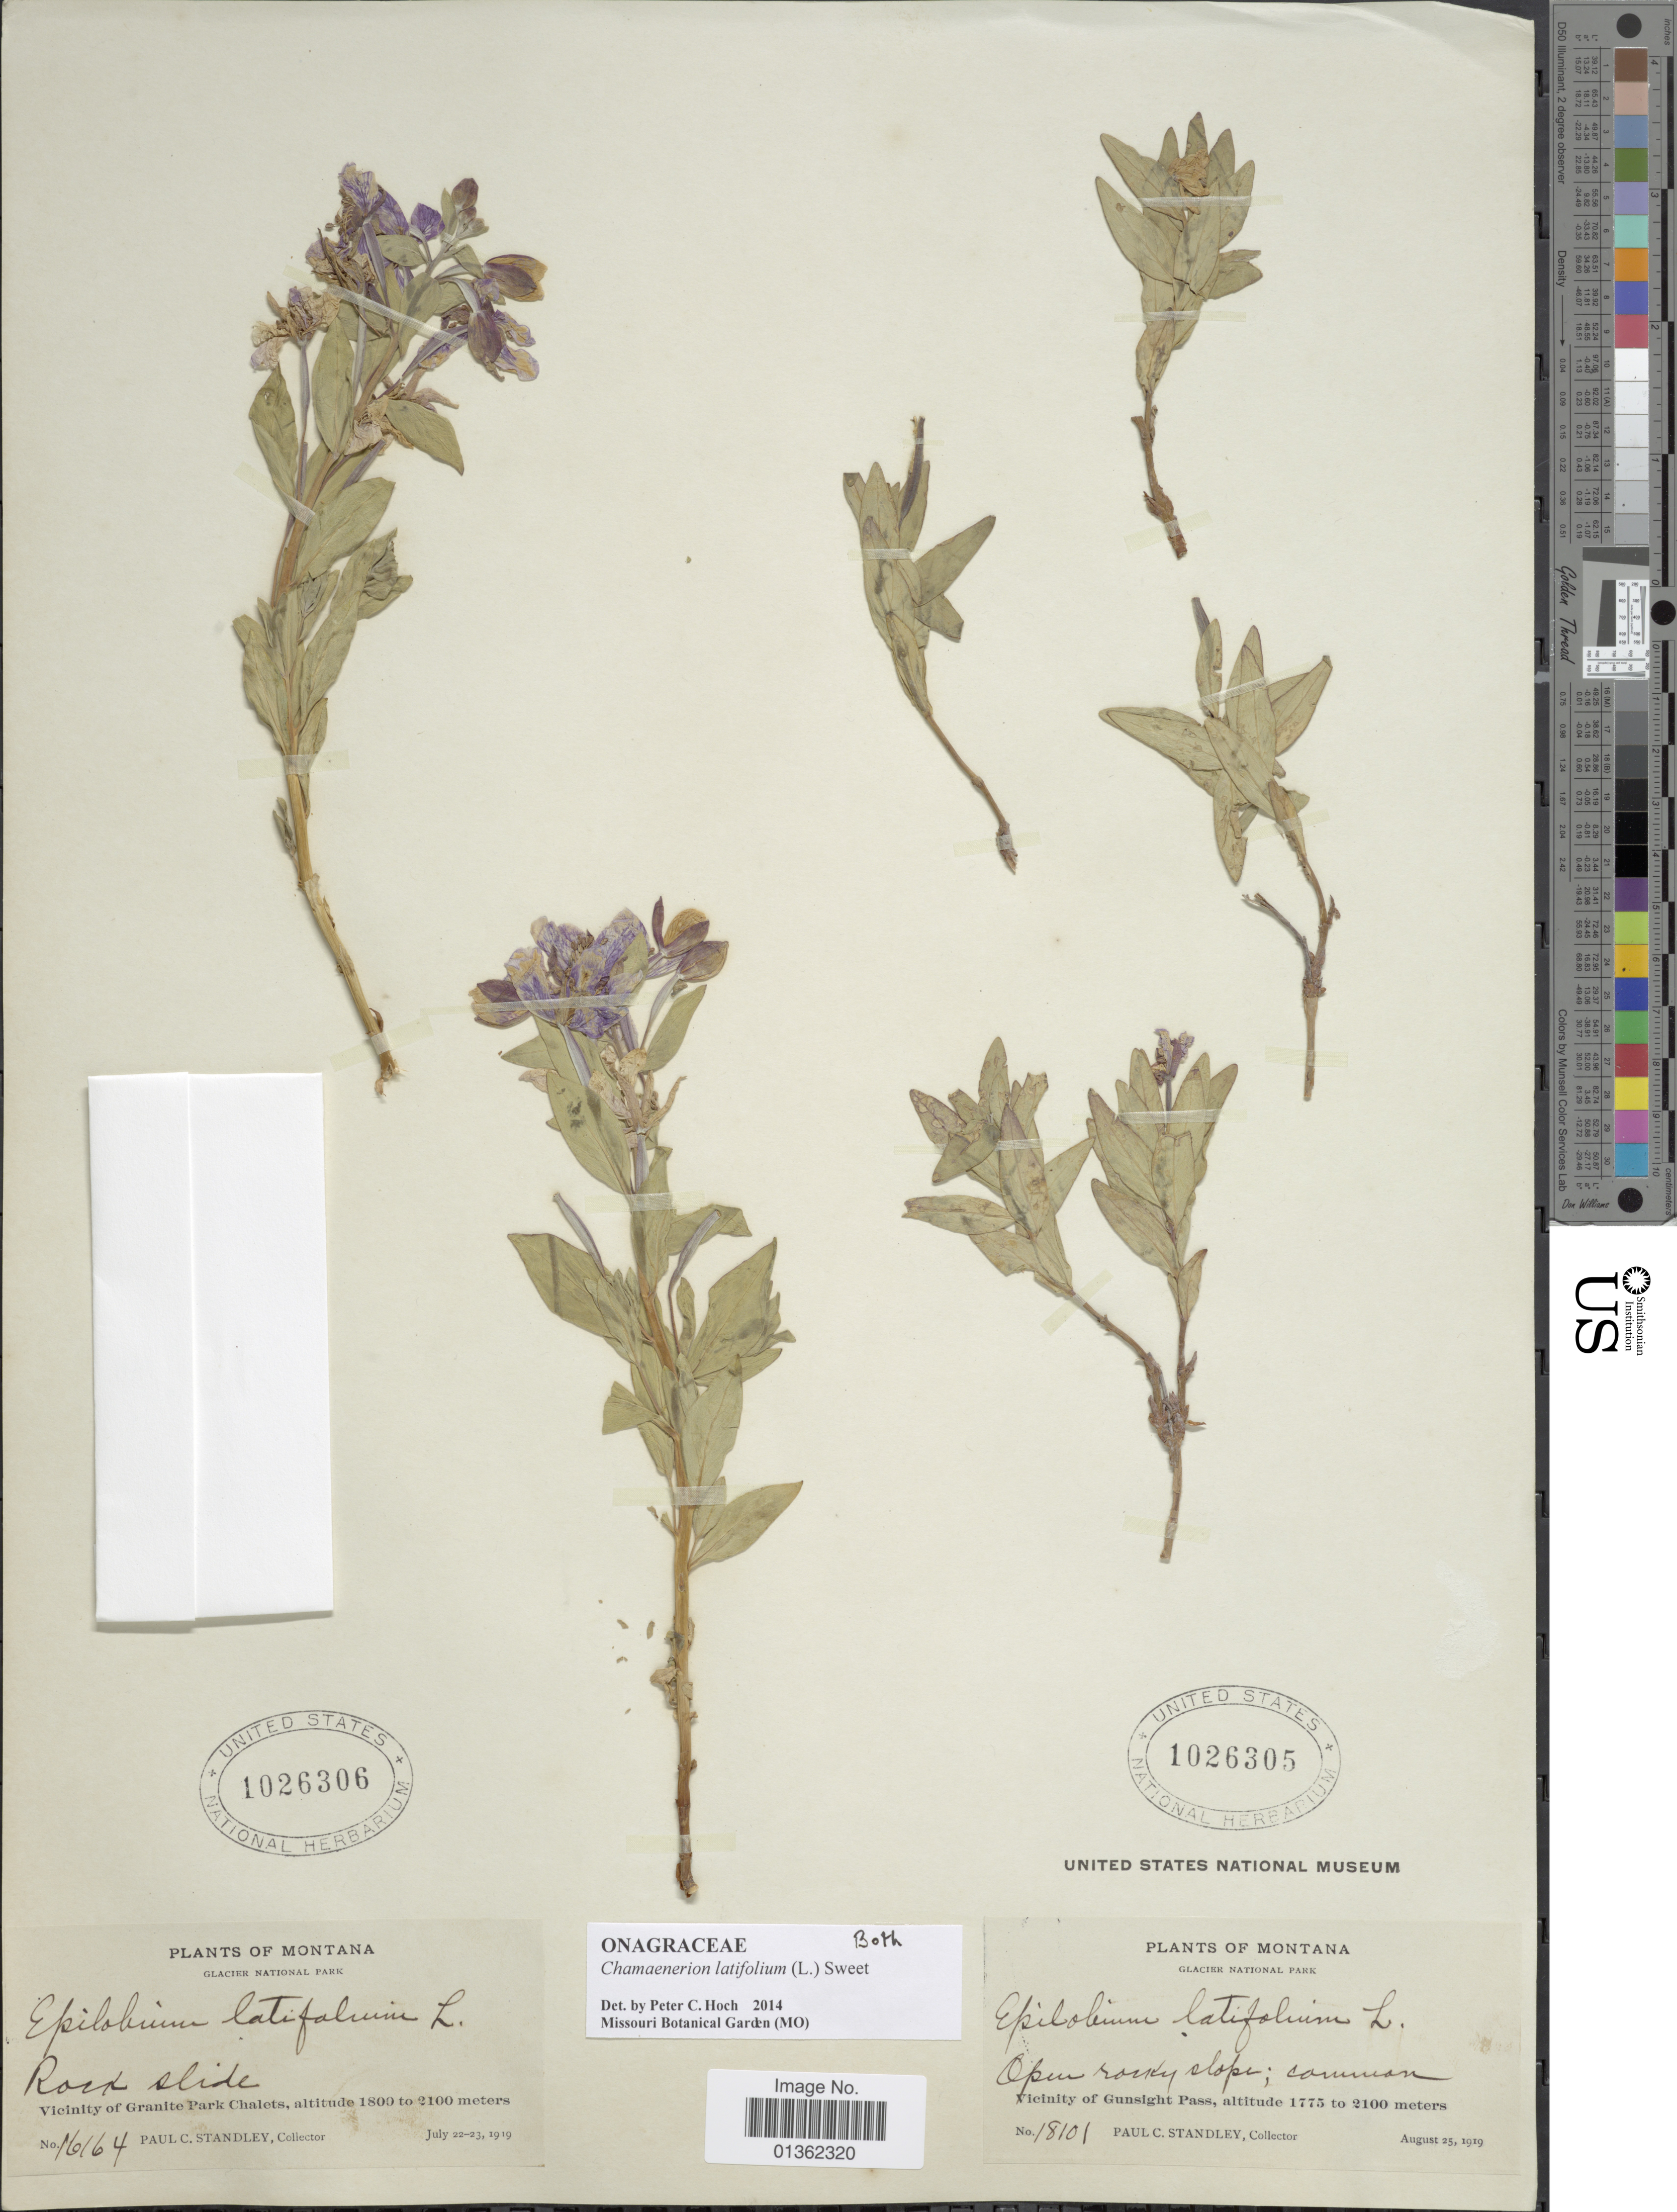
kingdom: Plantae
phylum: Tracheophyta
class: Magnoliopsida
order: Myrtales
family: Onagraceae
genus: Chamaenerion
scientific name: Chamaenerion latifolium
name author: (L.) Th. Fr. & Lange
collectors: P. C. Standley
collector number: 16164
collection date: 1919-07-22/1919-07-23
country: United States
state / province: Montana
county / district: Flathead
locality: Glacier National Park. Vicinity of Granite Park Chalets.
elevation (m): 1800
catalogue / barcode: US 1026306-2